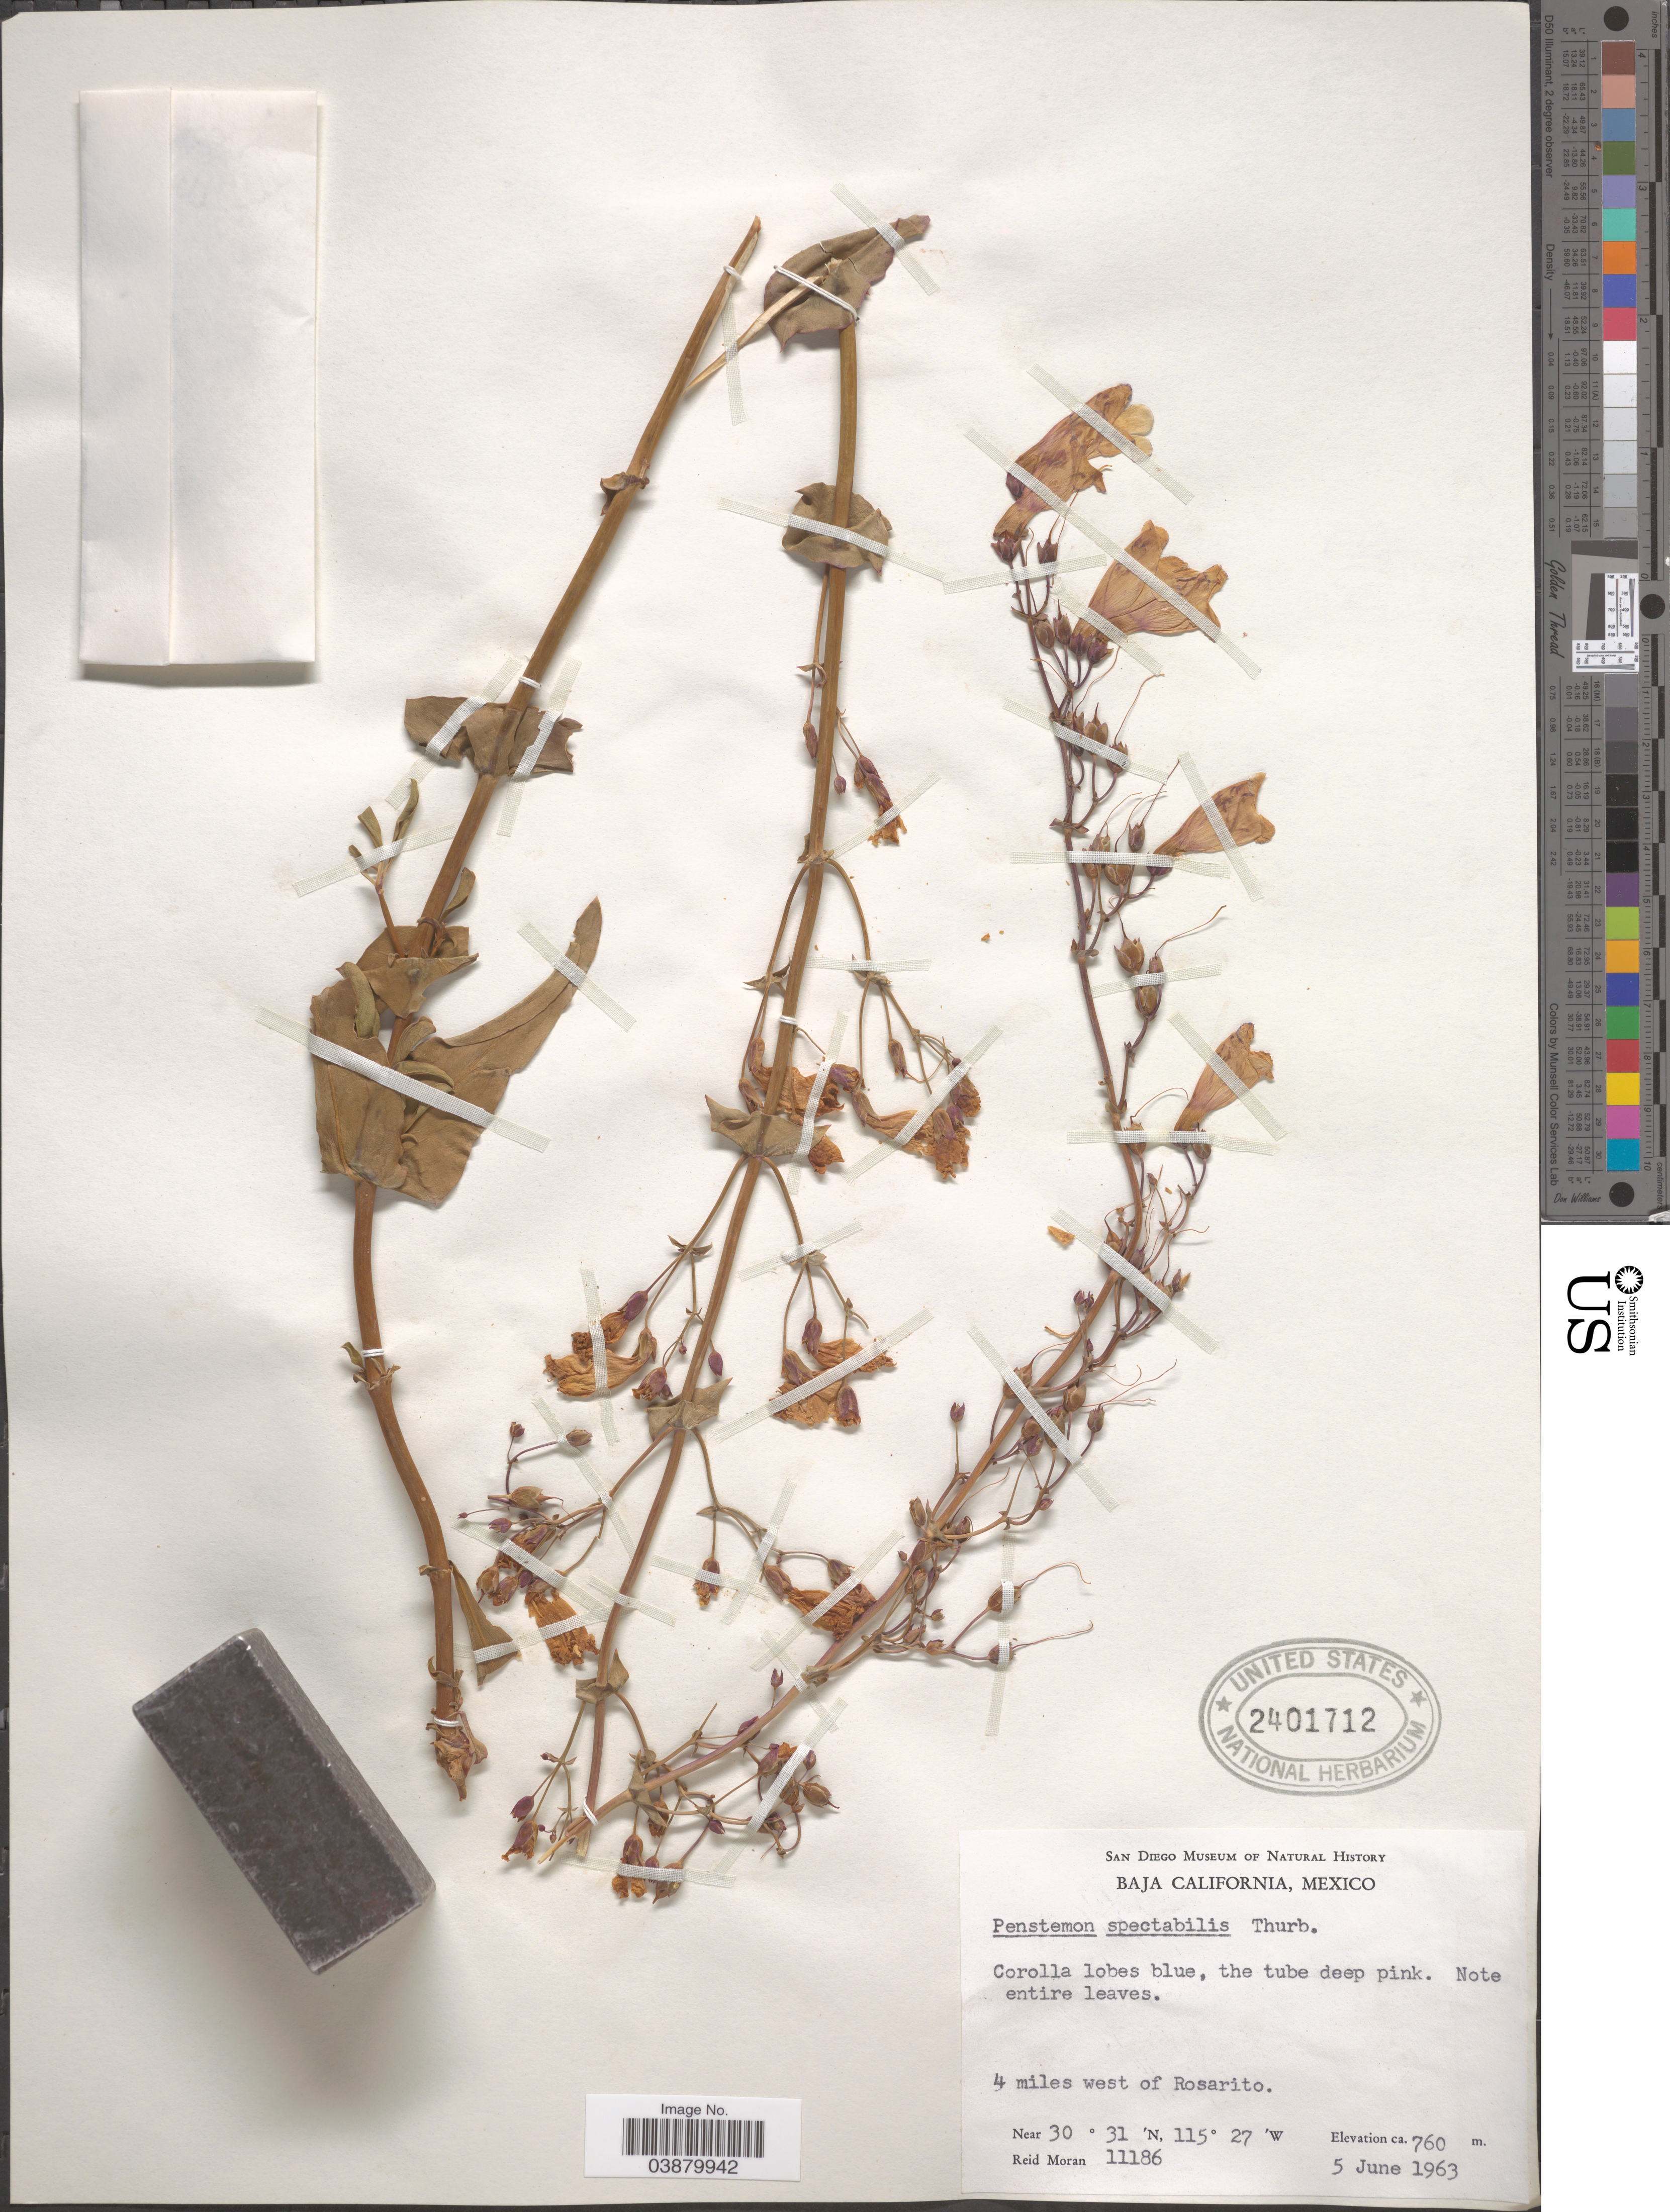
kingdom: Plantae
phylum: Tracheophyta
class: Magnoliopsida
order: Lamiales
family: Plantaginaceae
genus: Penstemon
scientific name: Penstemon spectabilis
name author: Thurb. ex Torr. & A. Gray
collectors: R. Moran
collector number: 11186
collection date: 1963-06-05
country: Mexico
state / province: Baja California Norte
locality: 4 miles west of Rosarito.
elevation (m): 760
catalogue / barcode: US 2401712